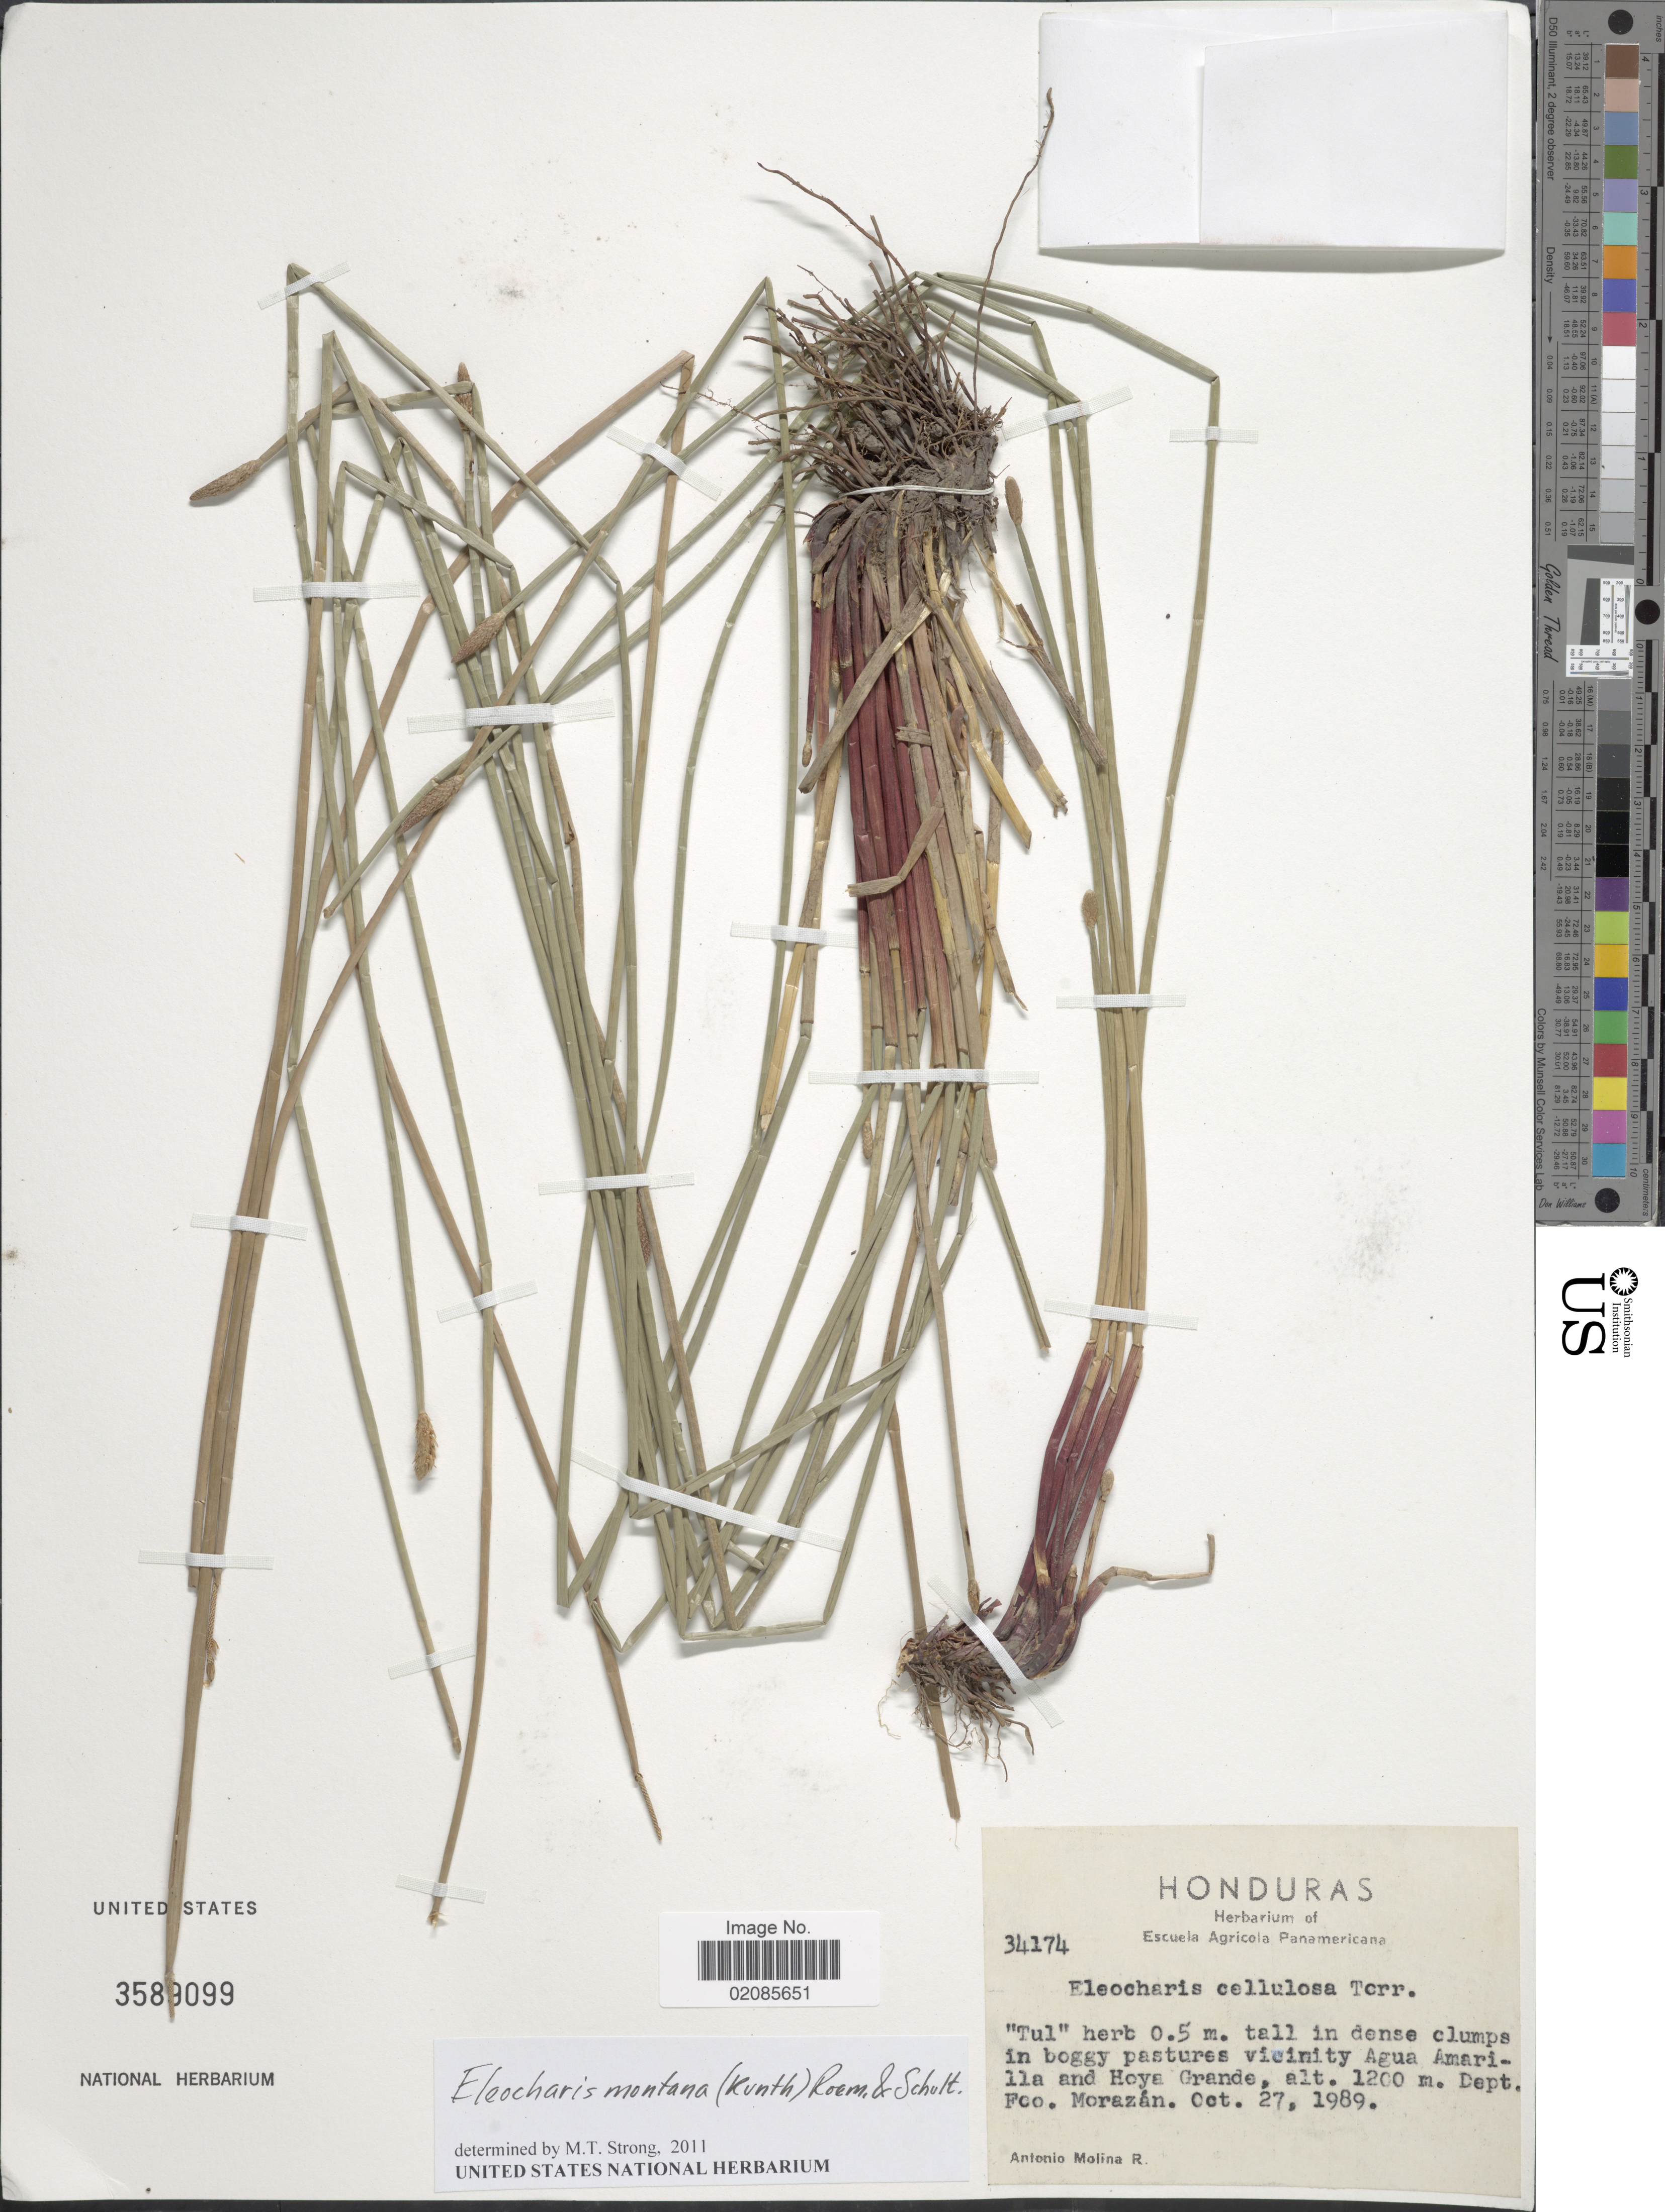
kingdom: Plantae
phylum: Tracheophyta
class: Liliopsida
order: Poales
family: Cyperaceae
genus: Eleocharis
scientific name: Eleocharis montana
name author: (Kunth) Roem. & Schult.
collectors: A. Molina R.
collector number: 34174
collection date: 1989-10-27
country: Honduras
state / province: Fco. Morazán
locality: In boggy pastures vicinity Agua Amarilla and Hoya Grande .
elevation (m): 1200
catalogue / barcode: US 3589099